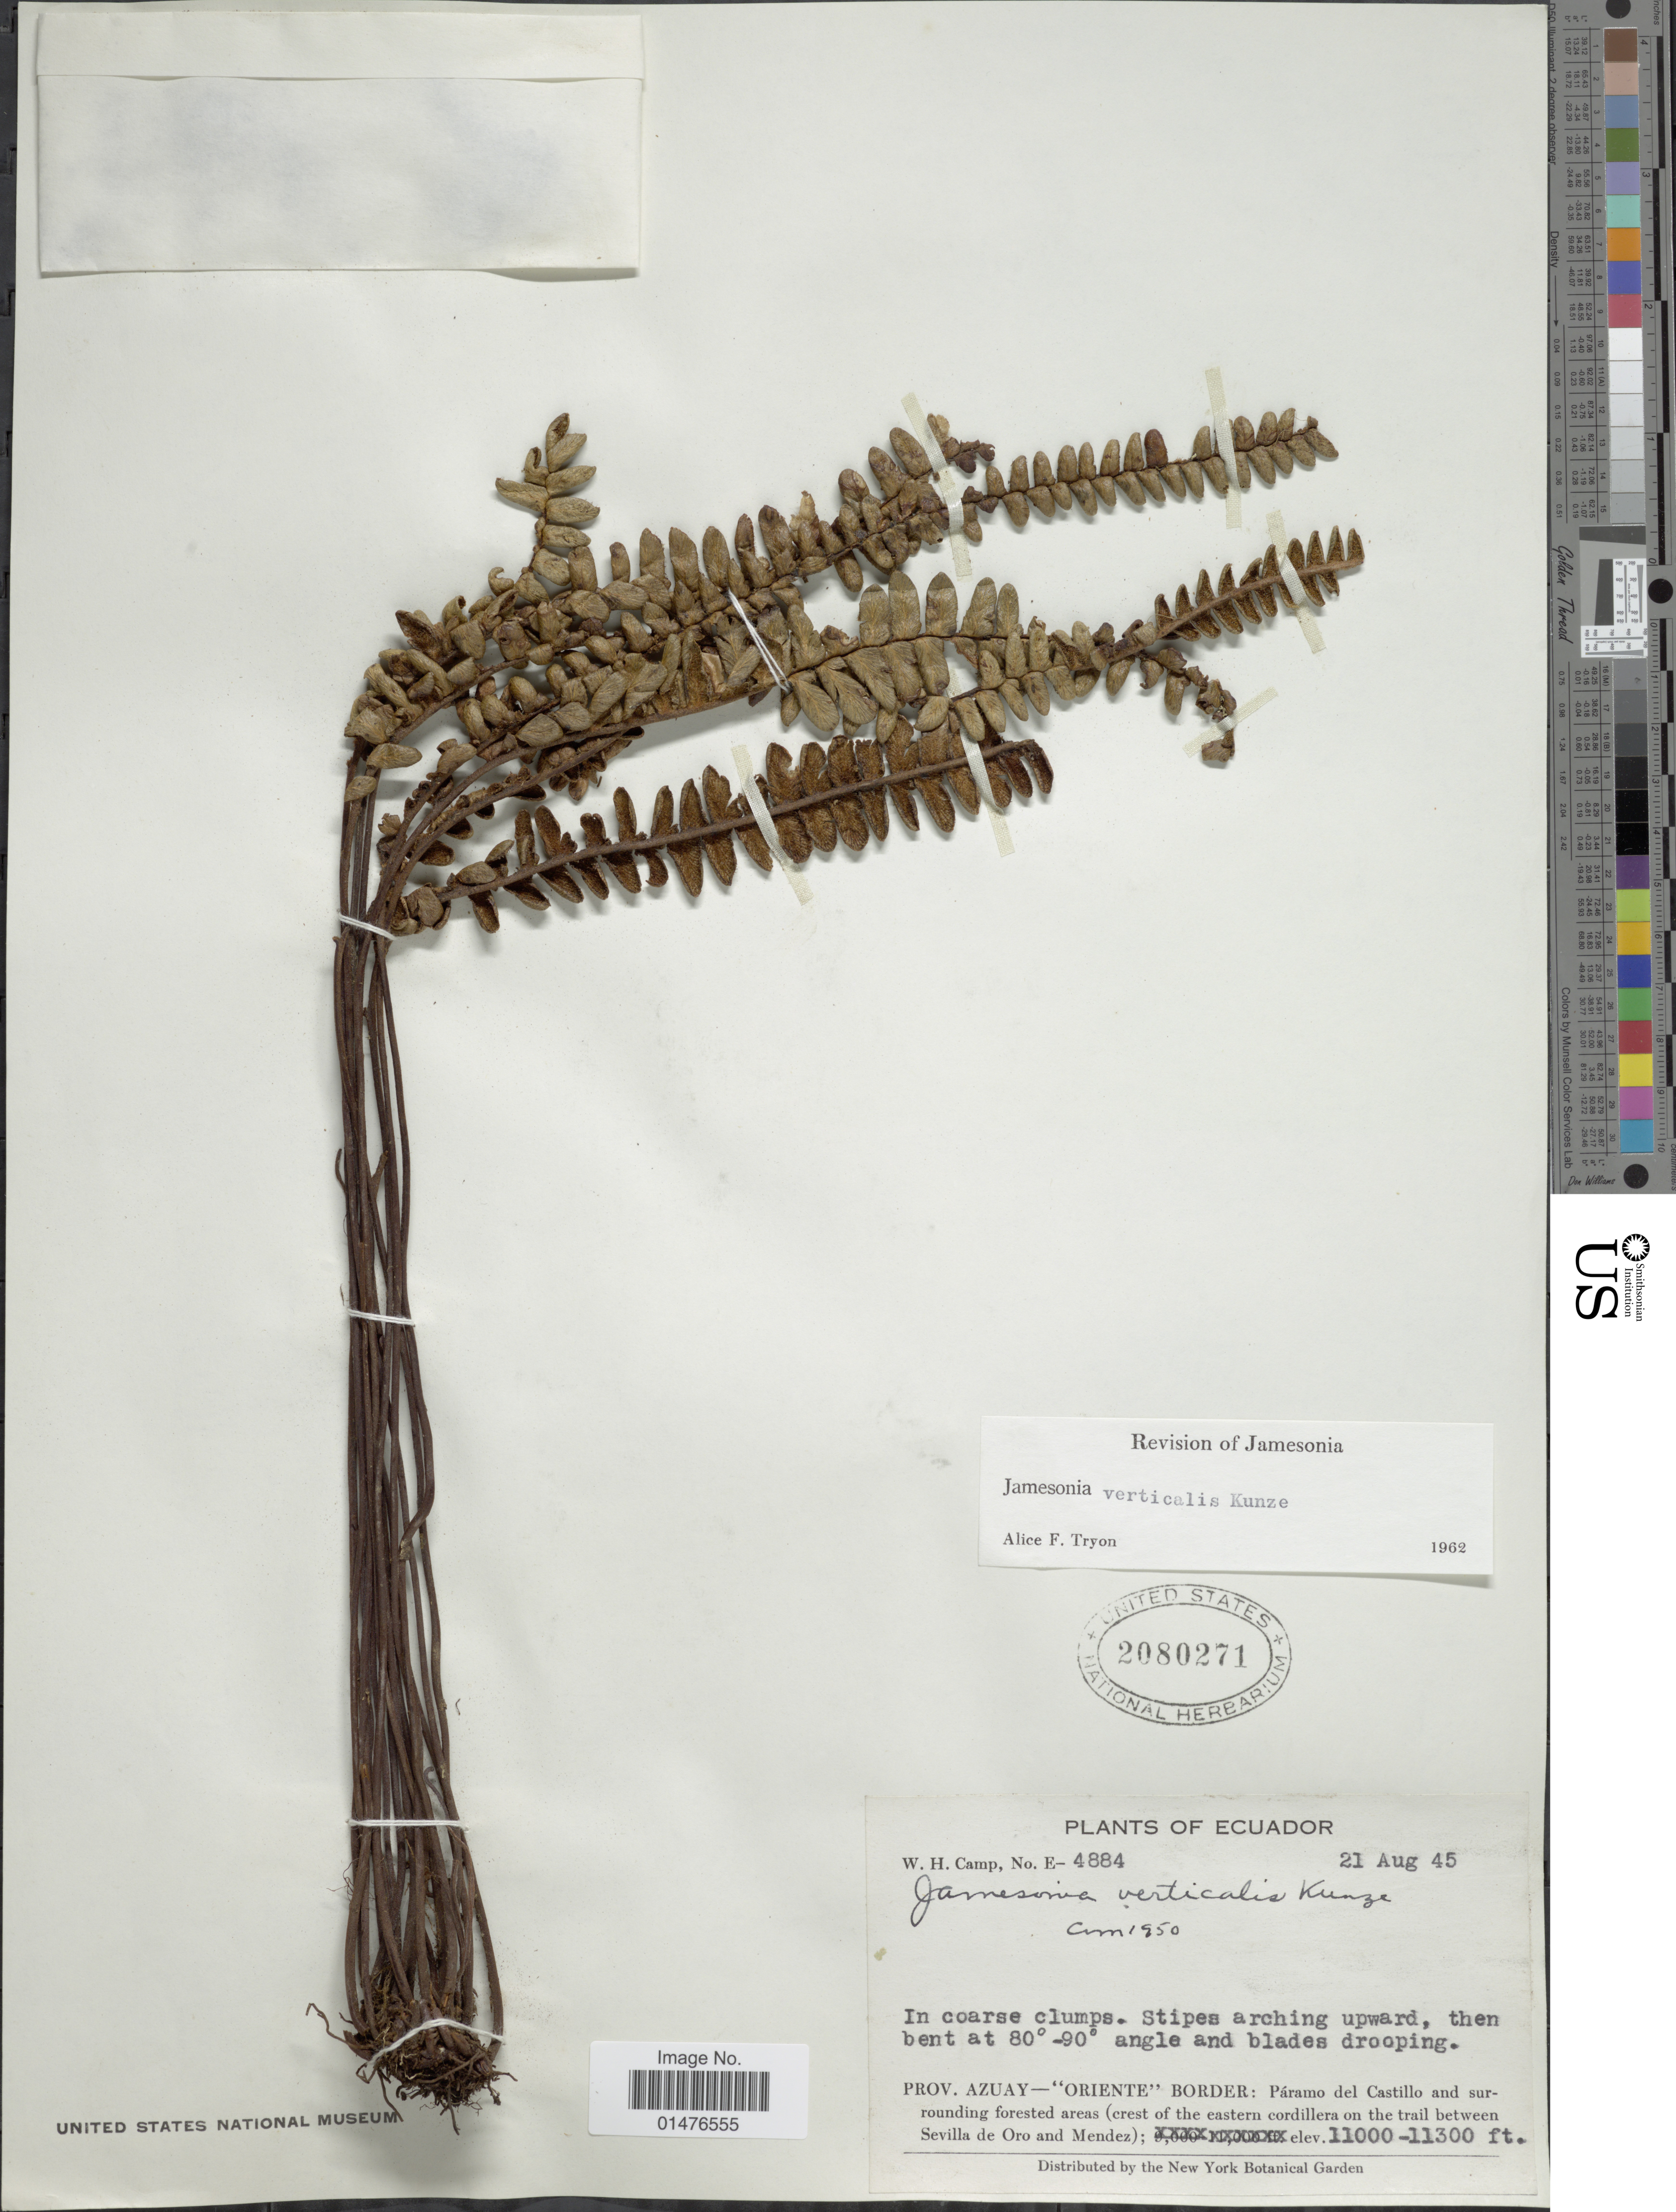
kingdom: Plantae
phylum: Tracheophyta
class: Polypodiopsida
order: Polypodiales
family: Pteridaceae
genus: Jamesonia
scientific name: Jamesonia verticalis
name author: Kunze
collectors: W. H. Camp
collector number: E-4884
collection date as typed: Transcribed d/m/y: 21/8/45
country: Ecuador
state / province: Azuay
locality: Oriente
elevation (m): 3353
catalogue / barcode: US 2080271